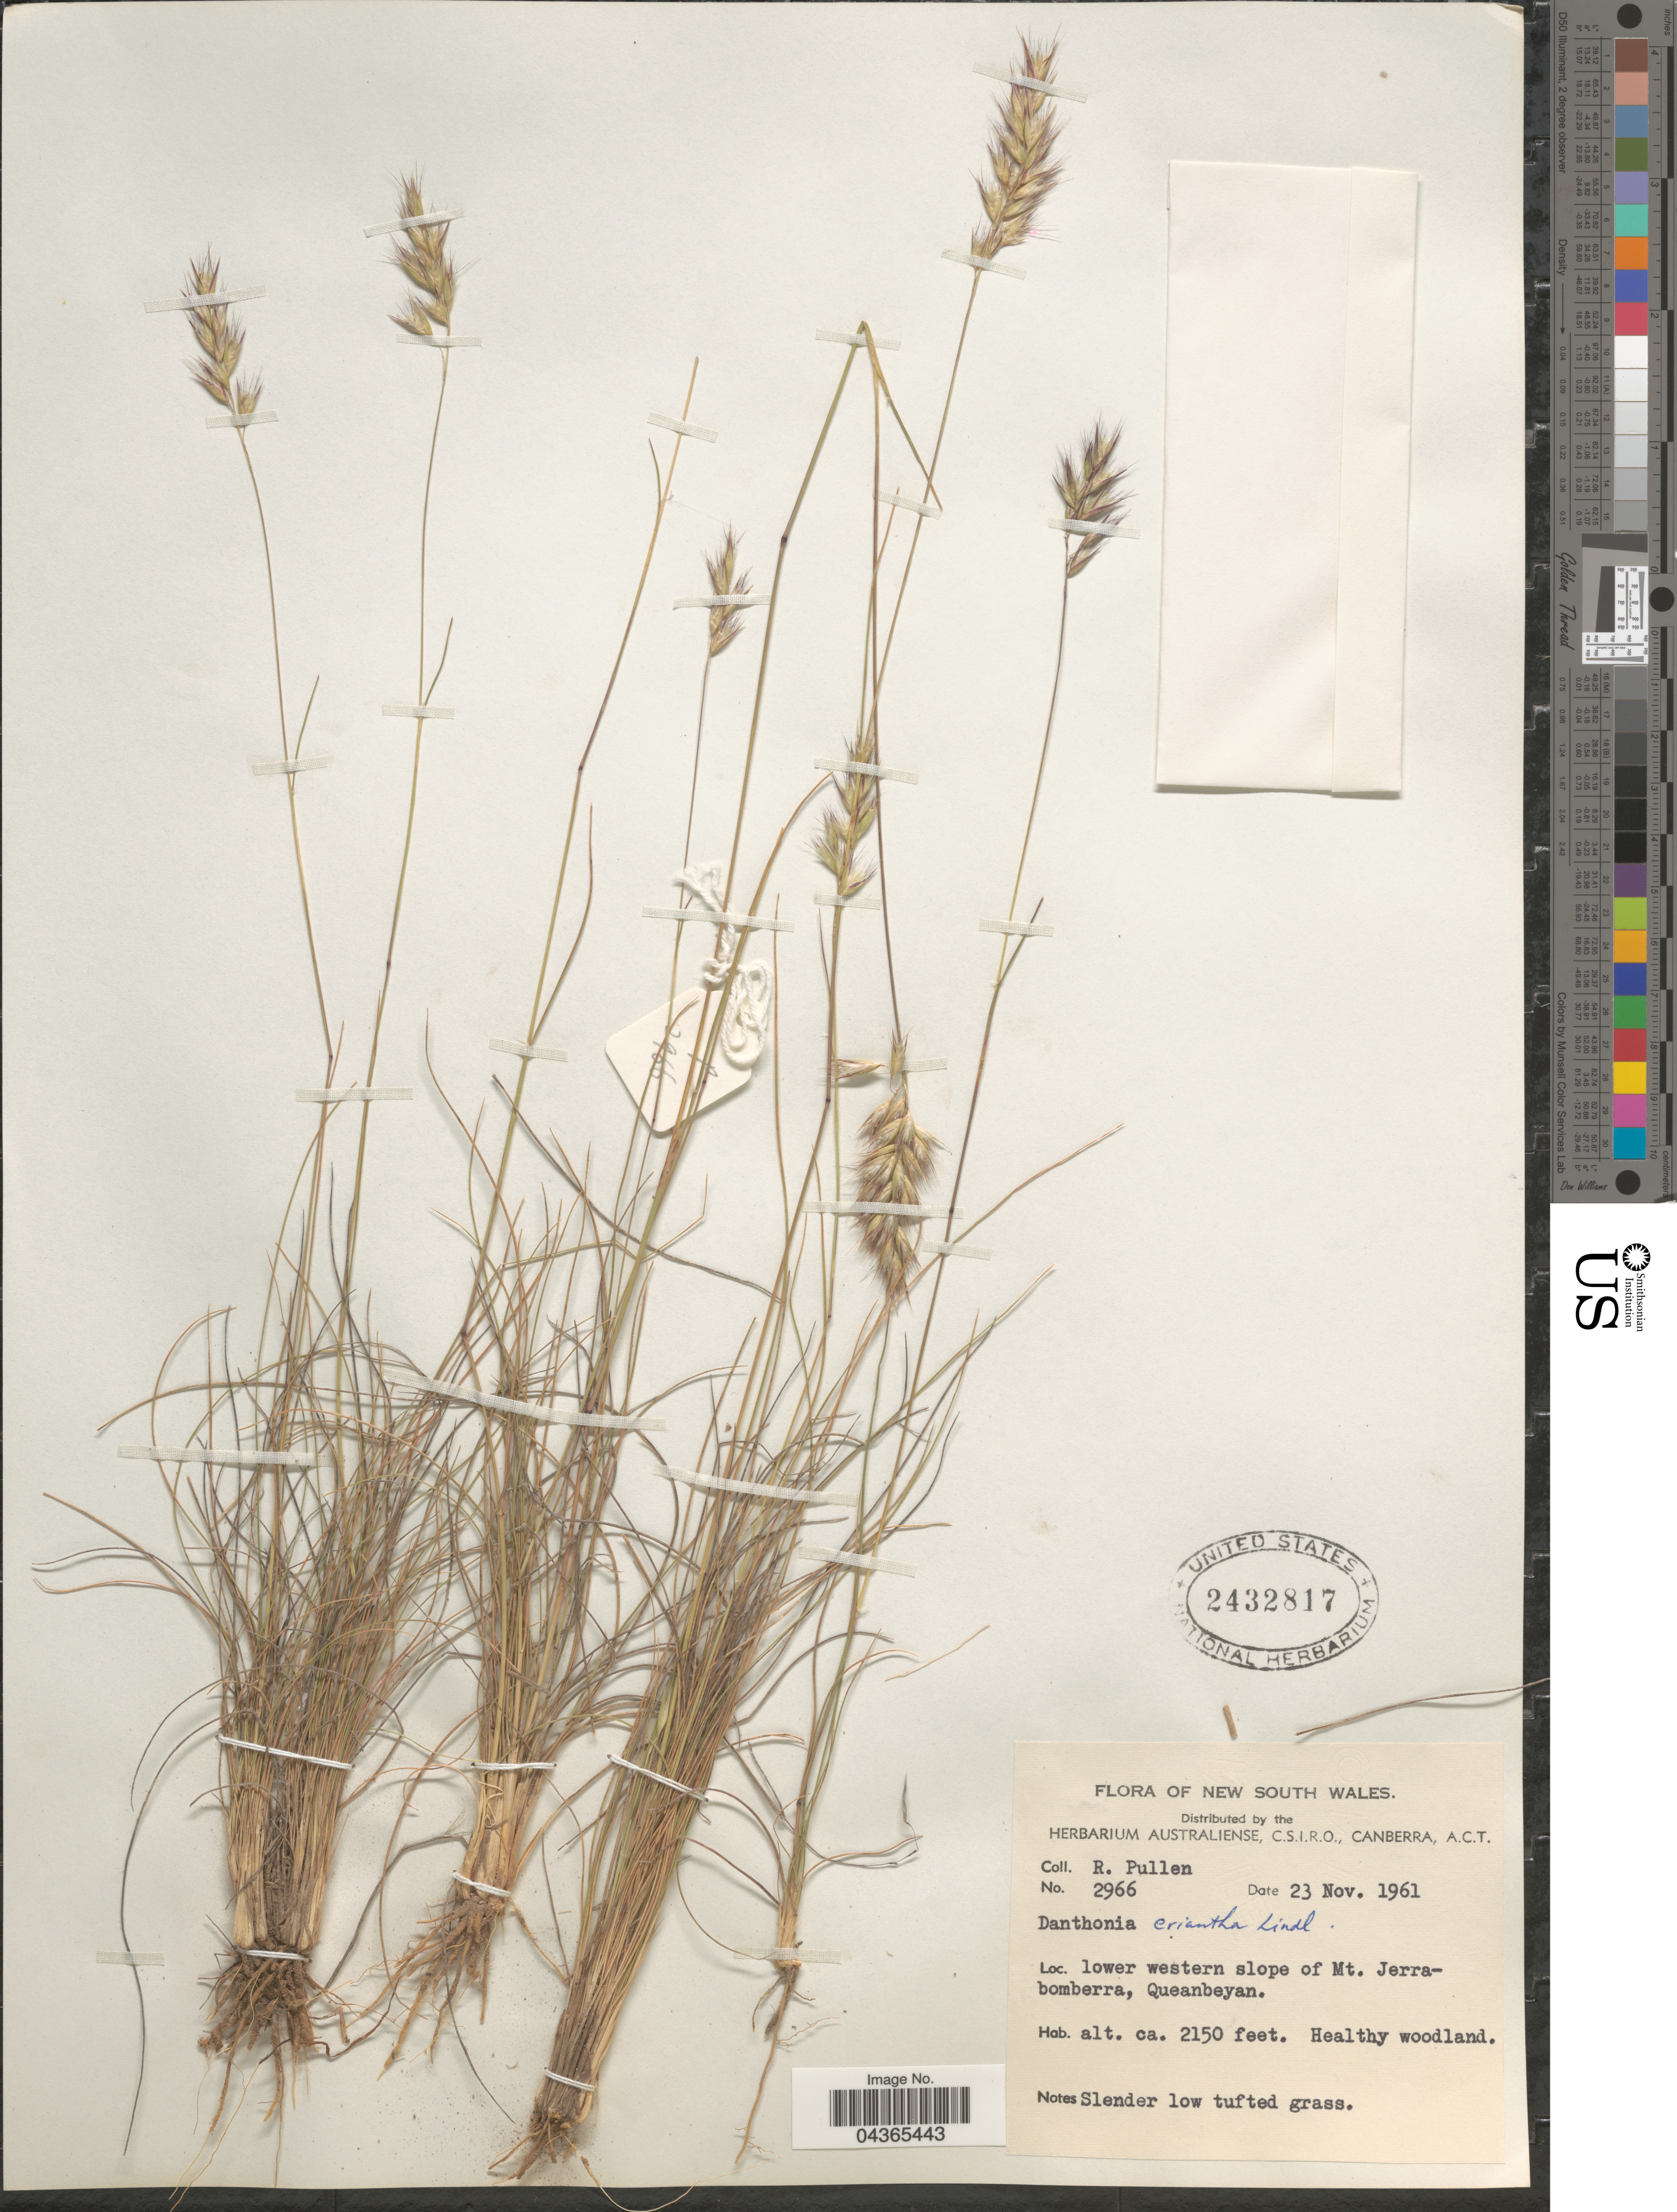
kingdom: Plantae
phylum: Tracheophyta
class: Liliopsida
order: Poales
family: Poaceae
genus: Rytidosperma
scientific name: Rytidosperma erianthum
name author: (Lindl.) Connor & Edgar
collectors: R. Pullen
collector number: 2966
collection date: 1961-11-23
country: Australia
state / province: New South Wales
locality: Lower western slope of Mt. Jerrabomberra, Queanbeyan.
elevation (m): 655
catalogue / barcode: US 2432817